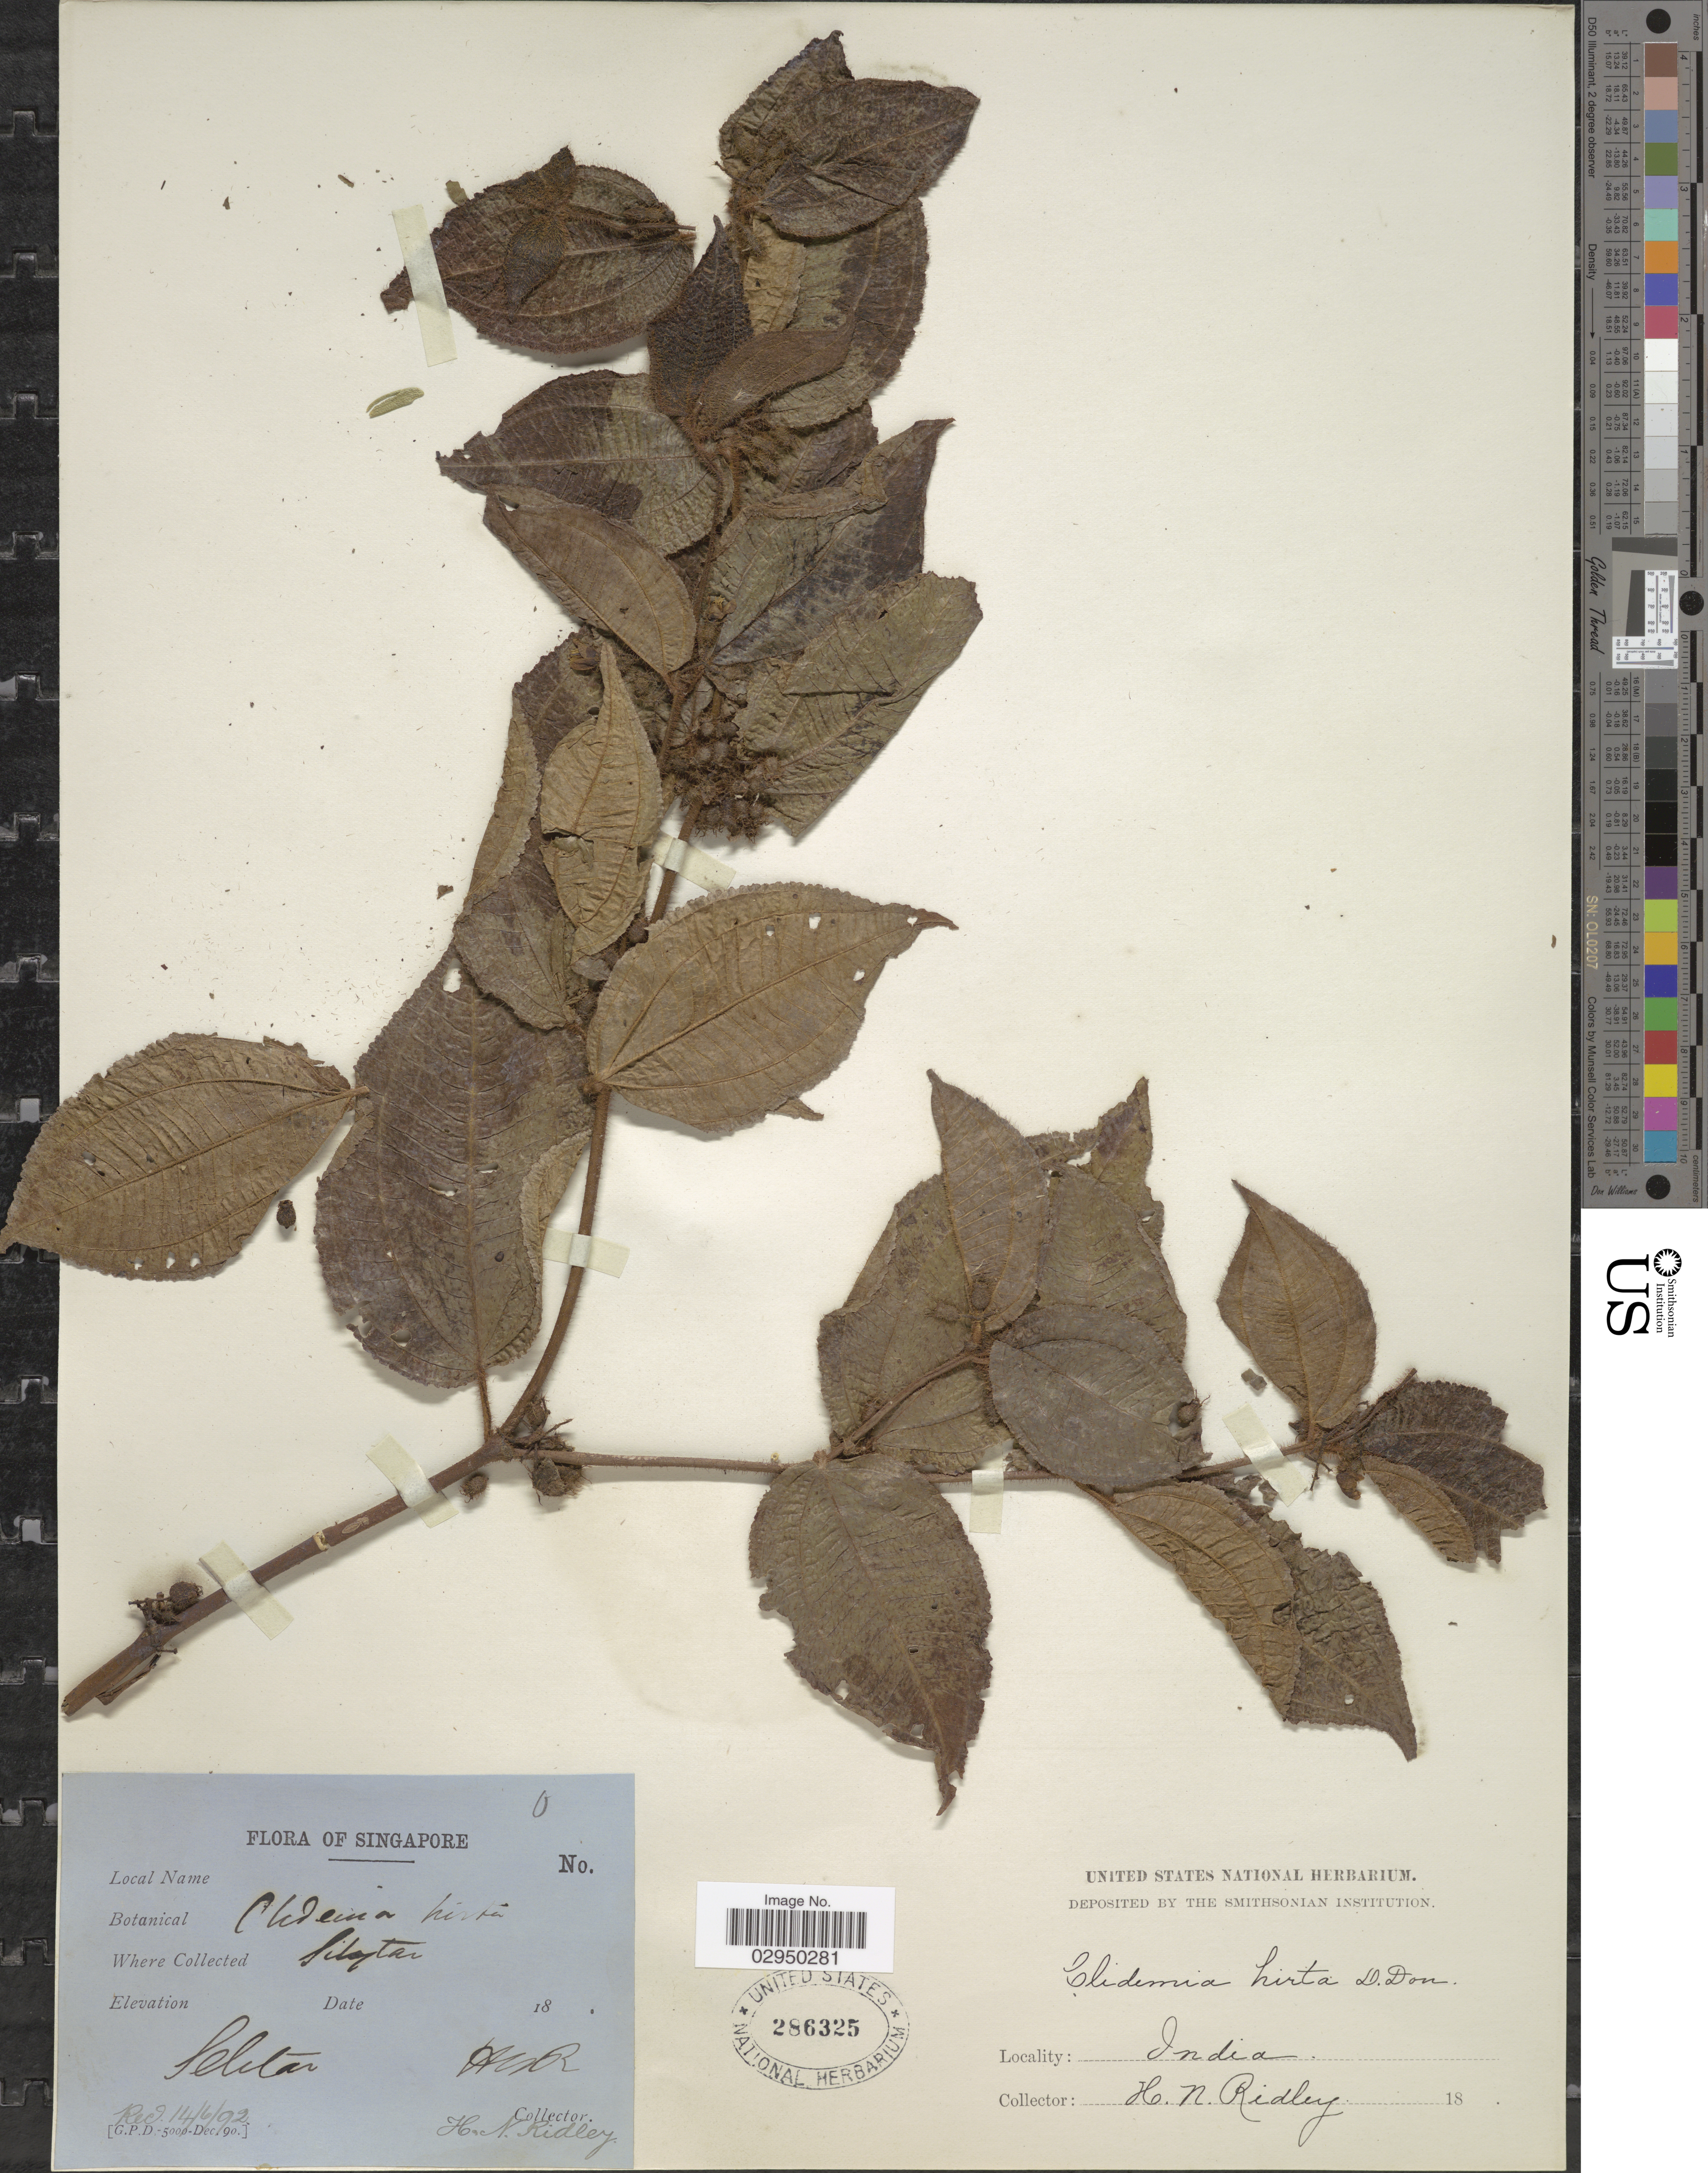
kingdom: Plantae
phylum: Tracheophyta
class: Magnoliopsida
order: Myrtales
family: Melastomataceae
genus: Clidemia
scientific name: Clidemia hirta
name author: (L.) D. Don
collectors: H. N. Ridley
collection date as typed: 18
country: Singapore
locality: Singapore. Silaytar. [interpreted] India.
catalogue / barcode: US 286325